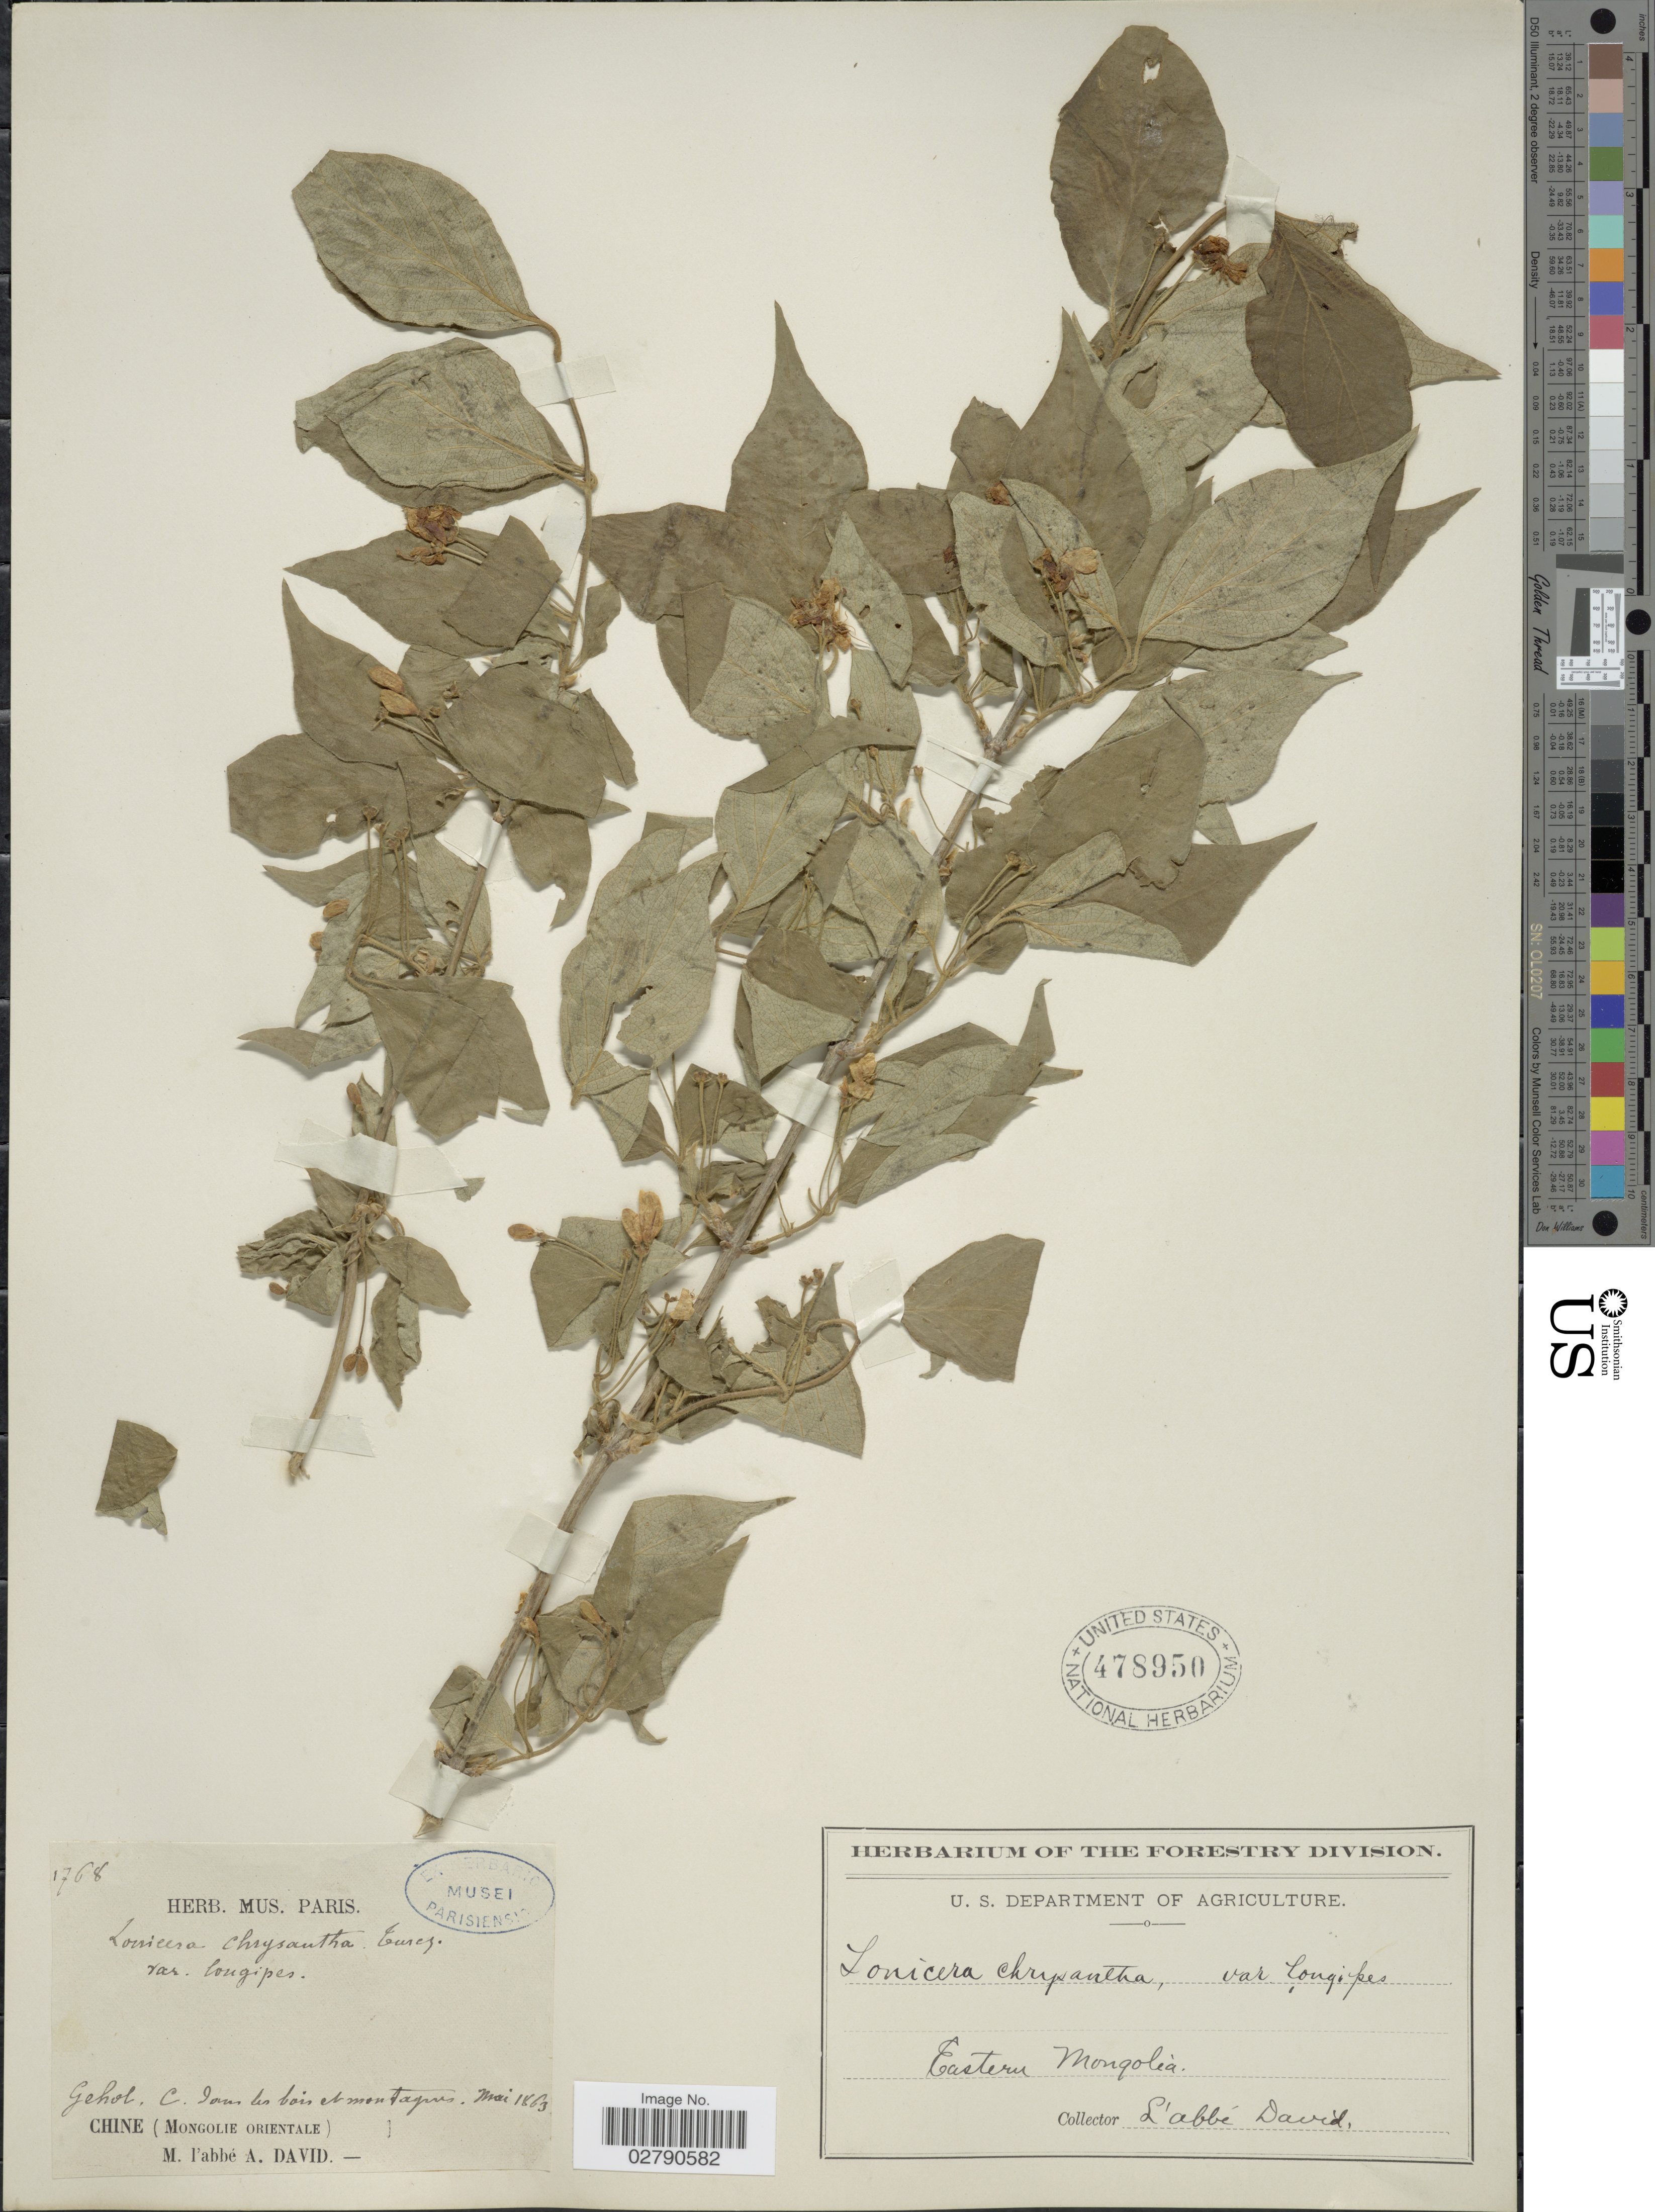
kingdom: Plantae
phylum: Tracheophyta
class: Magnoliopsida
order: Dipsacales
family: Caprifoliaceae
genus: Lonicera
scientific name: Lonicera chrysantha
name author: Turcz. ex Ledeb.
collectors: A. J. P. David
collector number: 1768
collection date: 1863-05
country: Mongolia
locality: Eastern Mongolia. Gehol. C. dans les bois et montagnes. (Mongolie orientale).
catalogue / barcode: US 478950